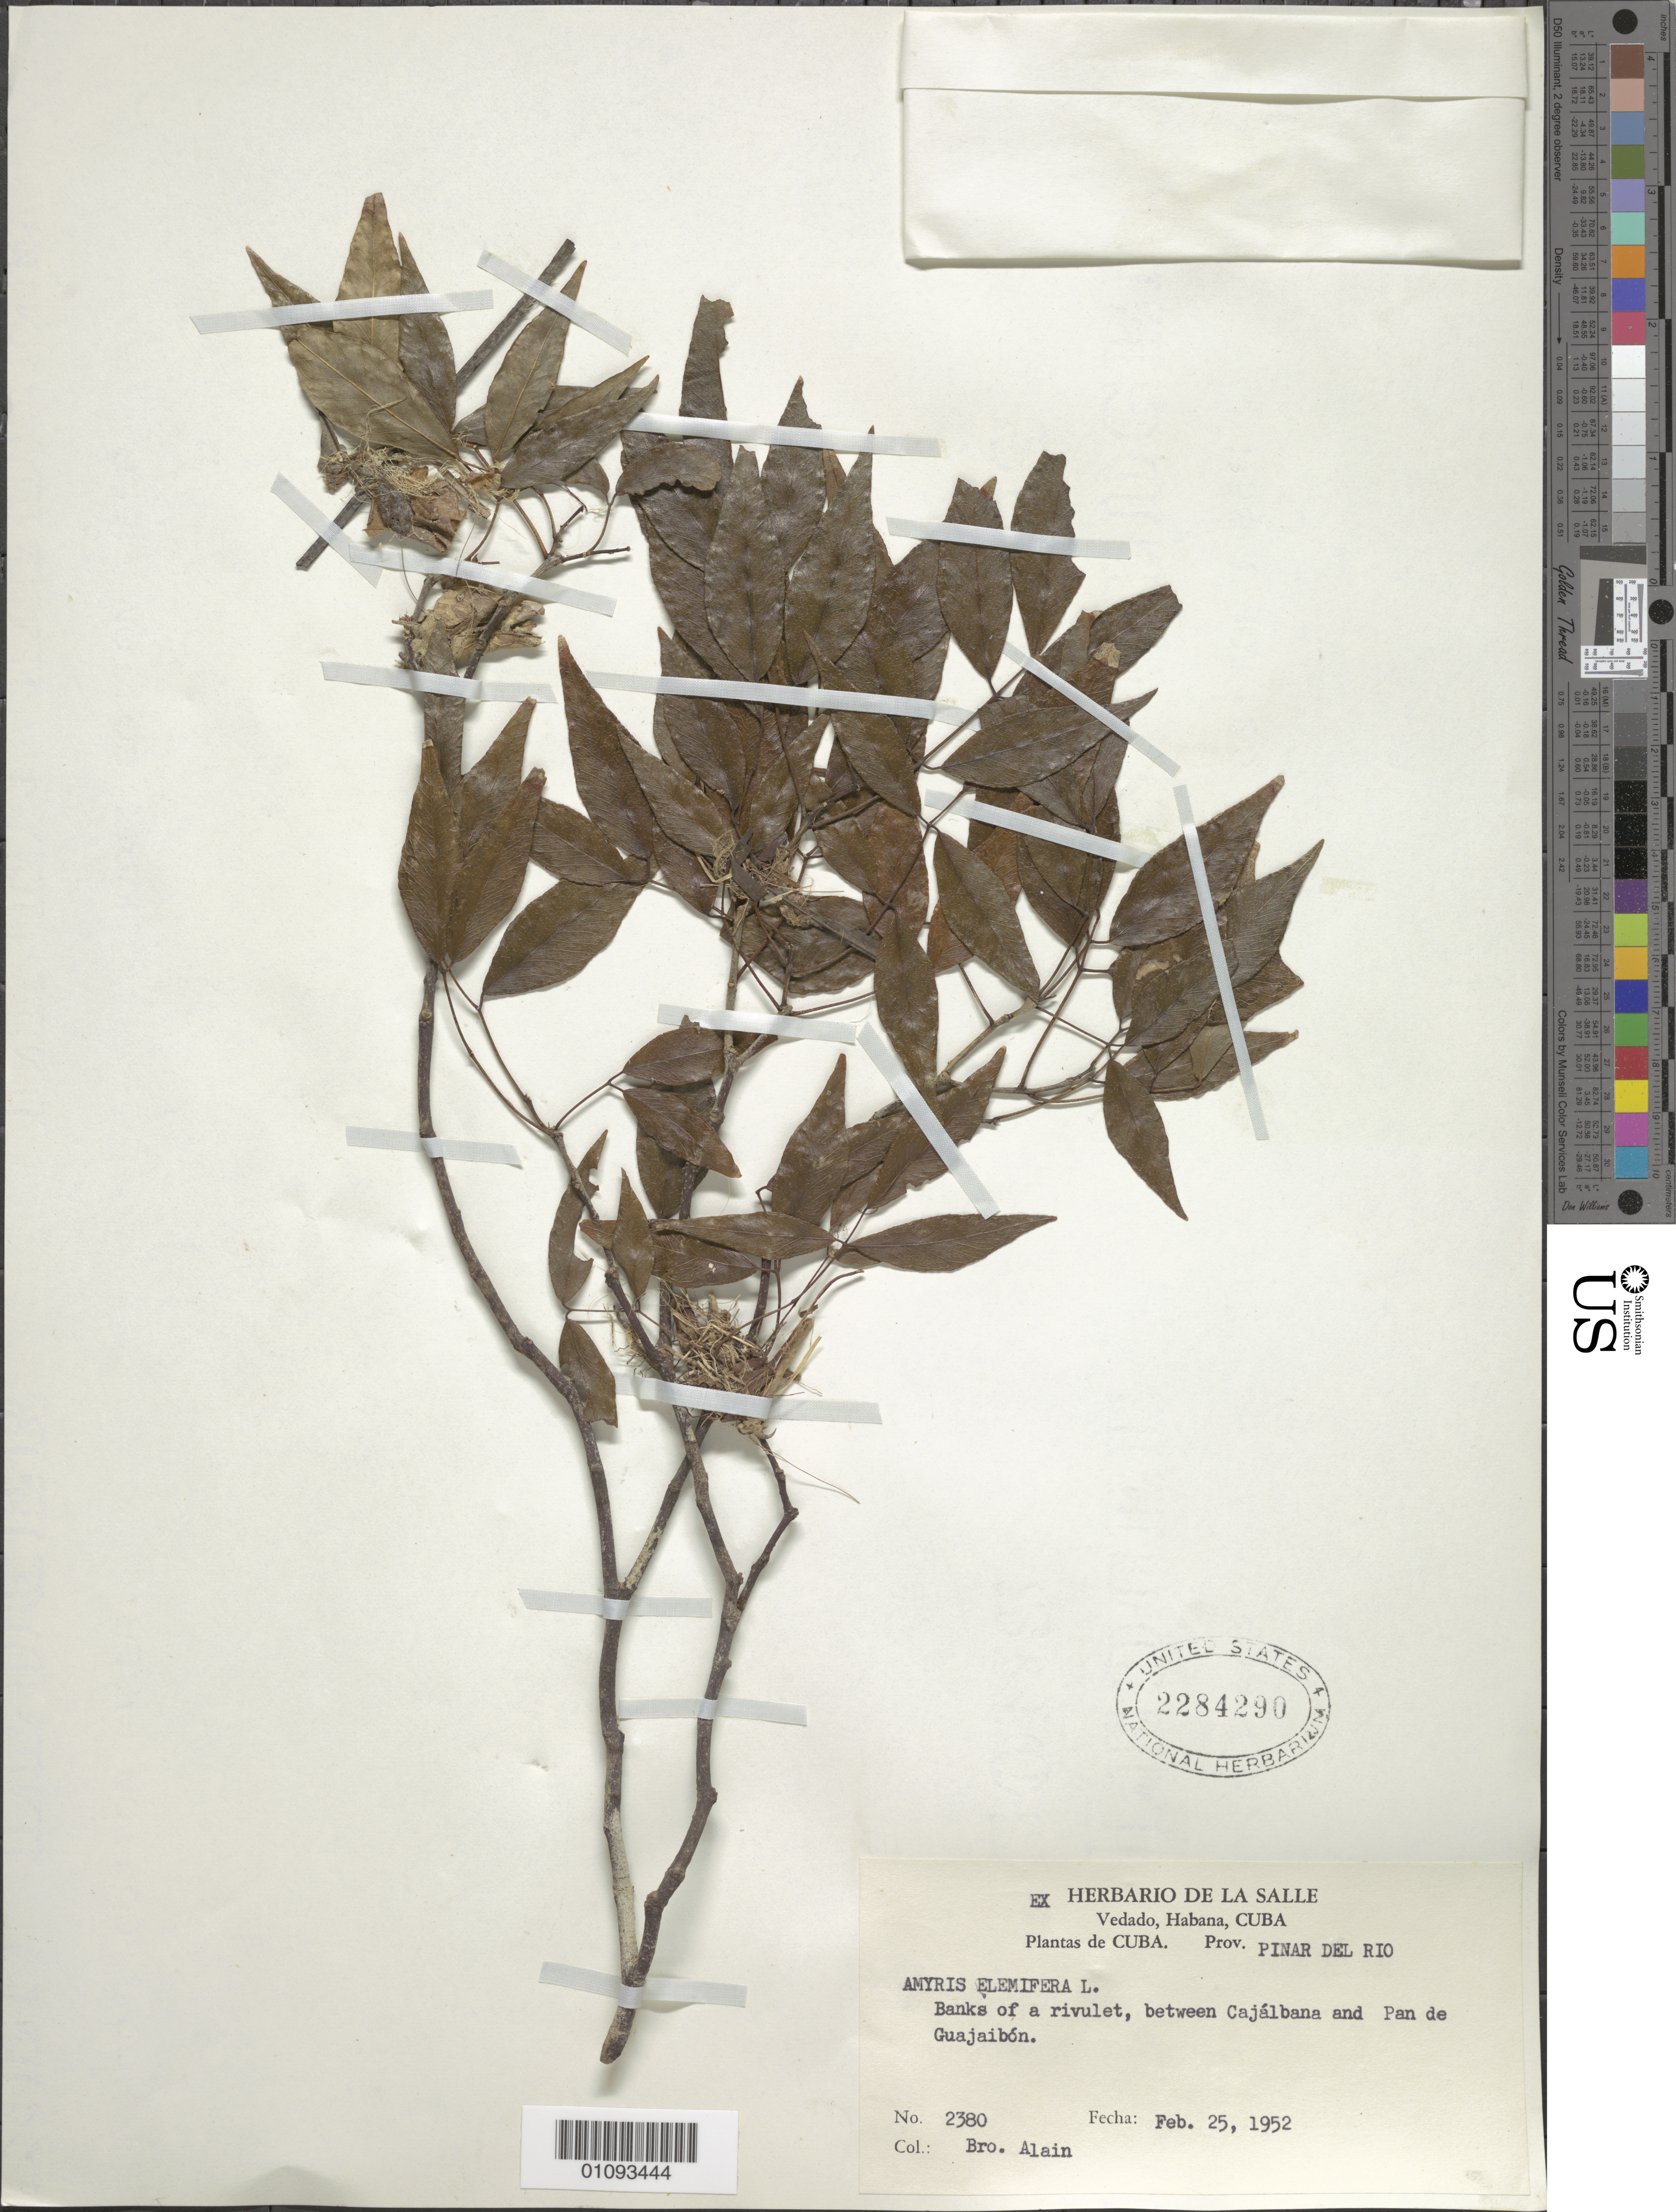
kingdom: Plantae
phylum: Tracheophyta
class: Magnoliopsida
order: Sapindales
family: Rutaceae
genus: Amyris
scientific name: Amyris elemifera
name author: L.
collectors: A. H. Liogier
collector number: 2380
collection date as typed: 25 Feb 1952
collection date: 1952-02-25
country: Cuba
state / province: Pinar del Rio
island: Cuba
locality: Between Cajalbana and Pan de Guajaibon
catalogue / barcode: US 2284290